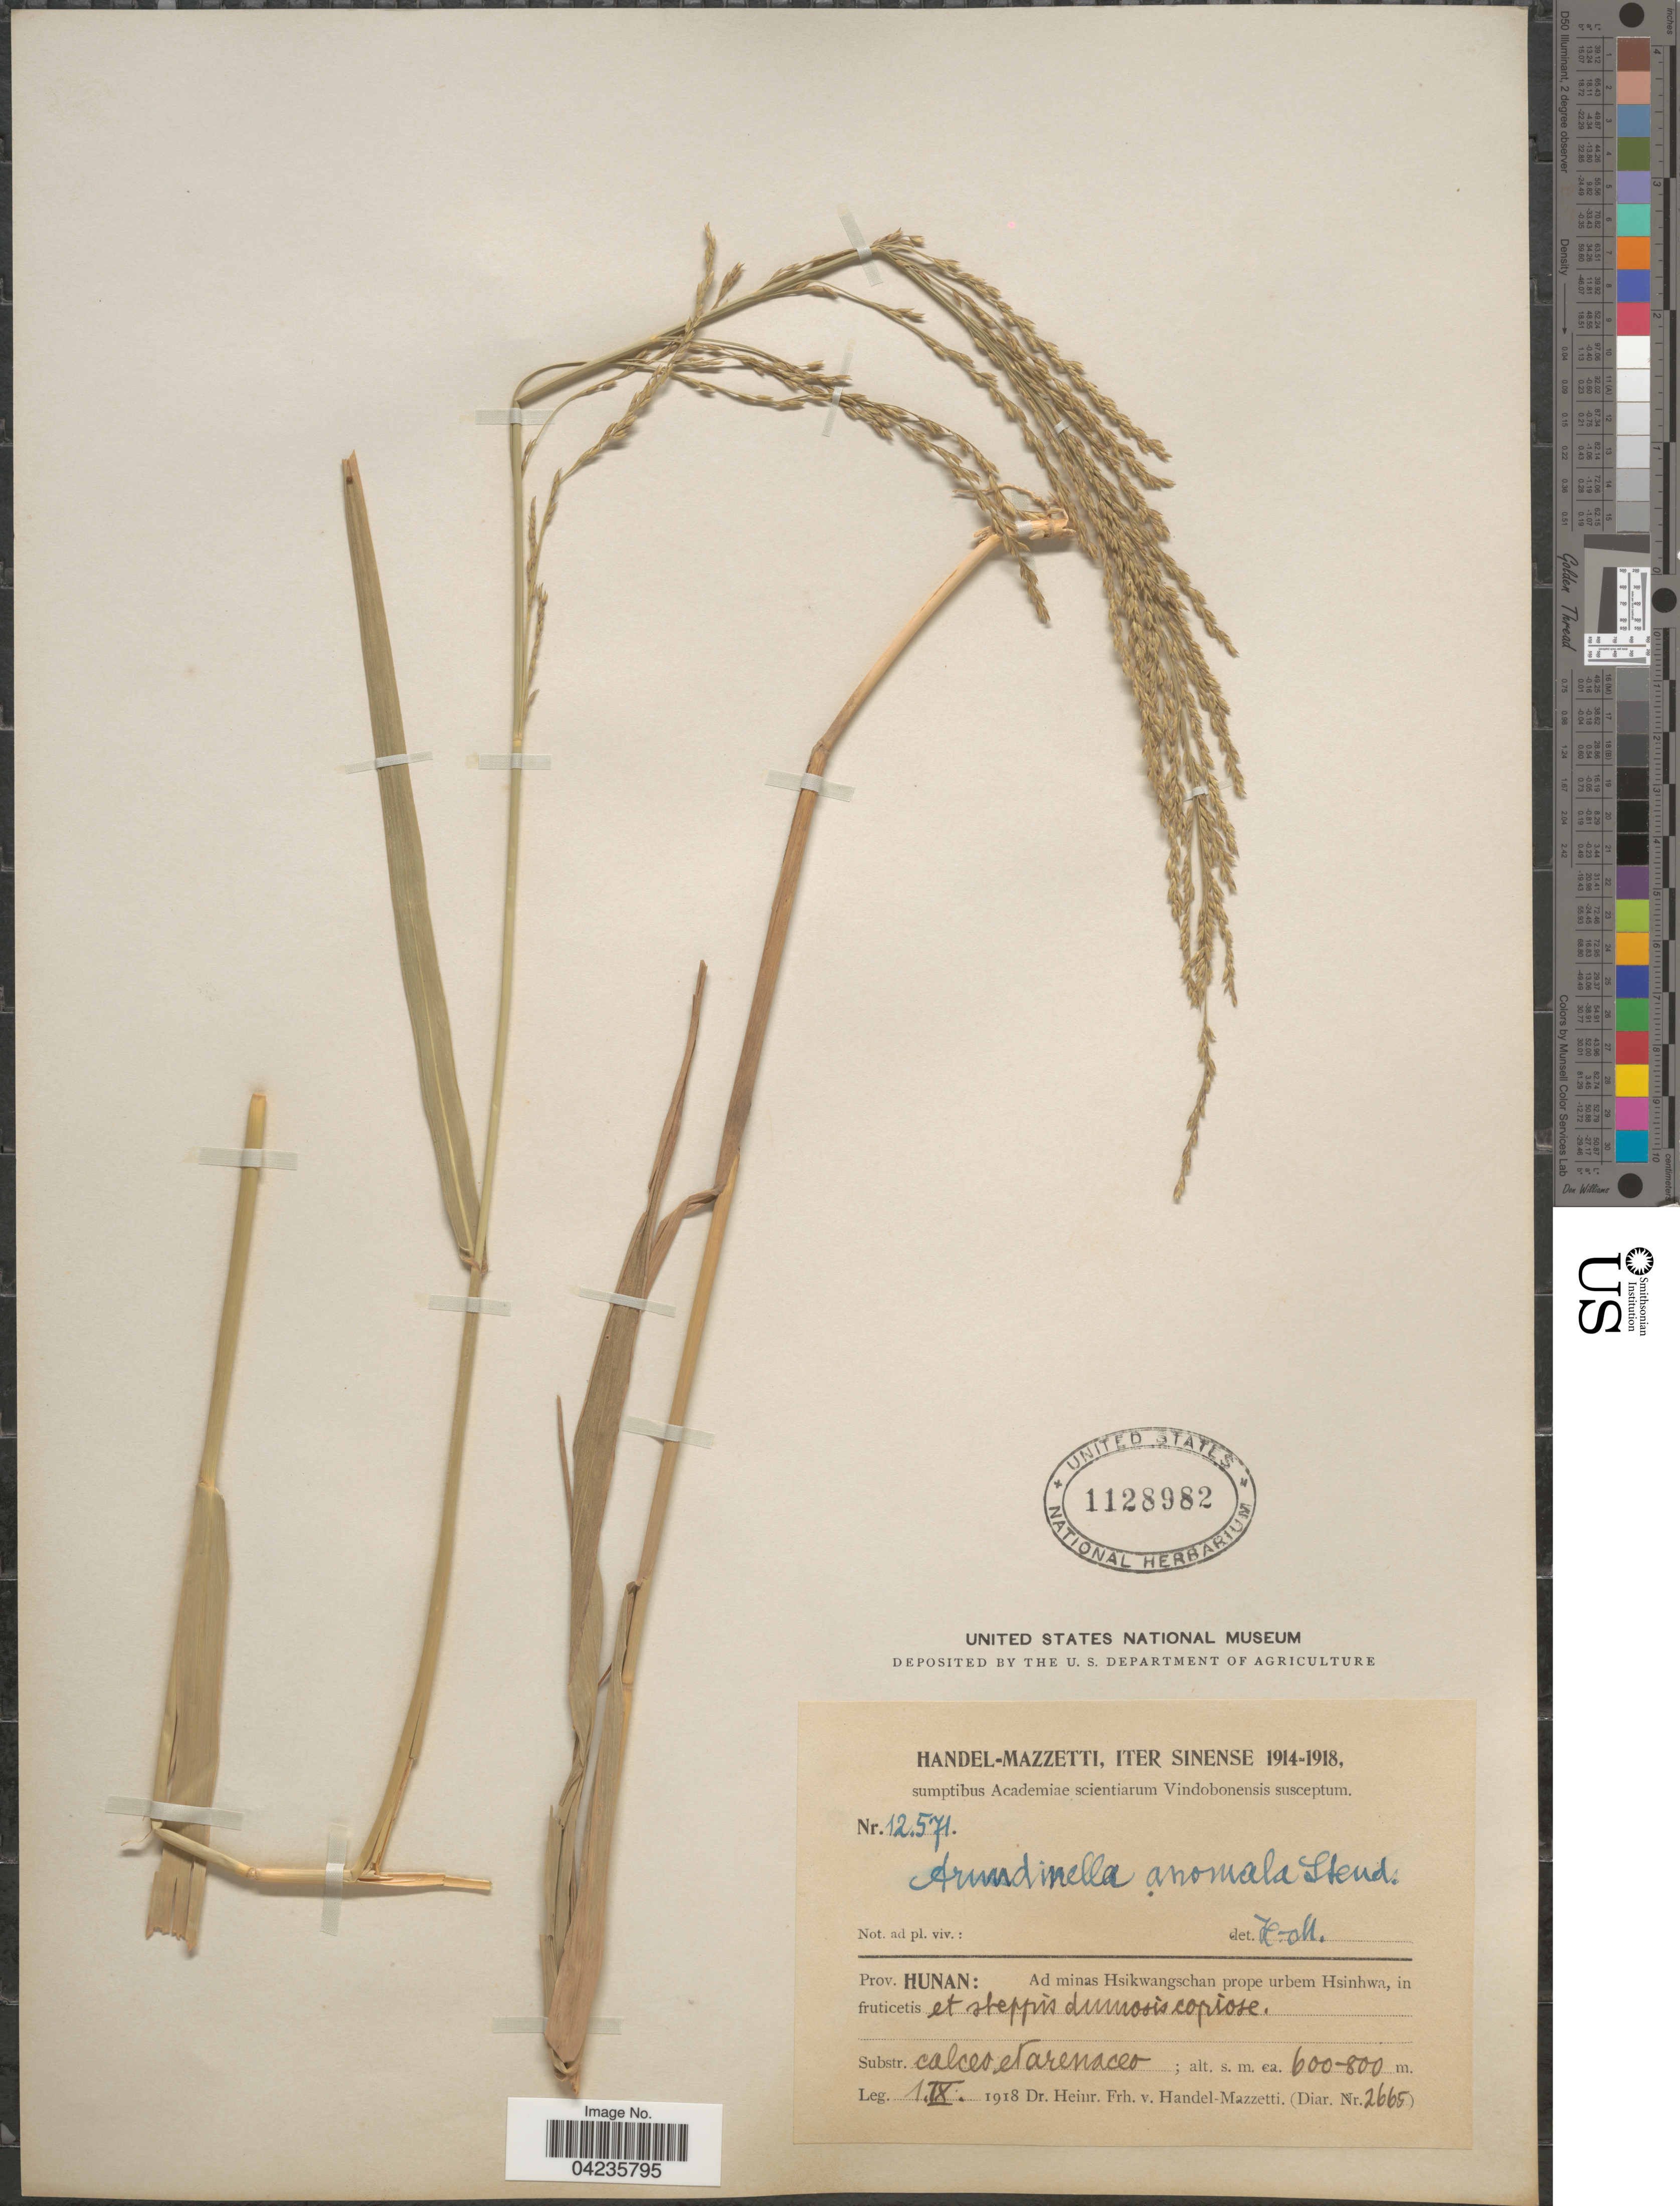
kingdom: Plantae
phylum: Tracheophyta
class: Liliopsida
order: Poales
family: Poaceae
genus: Arundinella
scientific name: Arundinella hirta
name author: (Thunb.) Tanaka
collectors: H. Handel-Mazzetti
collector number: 12571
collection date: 1918-09-01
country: China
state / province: Hunan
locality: Iter Sinense 1914-1918. Ad minas Hsikwangschan prope urbem Hsinhwa, in fruticetis.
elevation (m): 600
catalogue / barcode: US 1128982